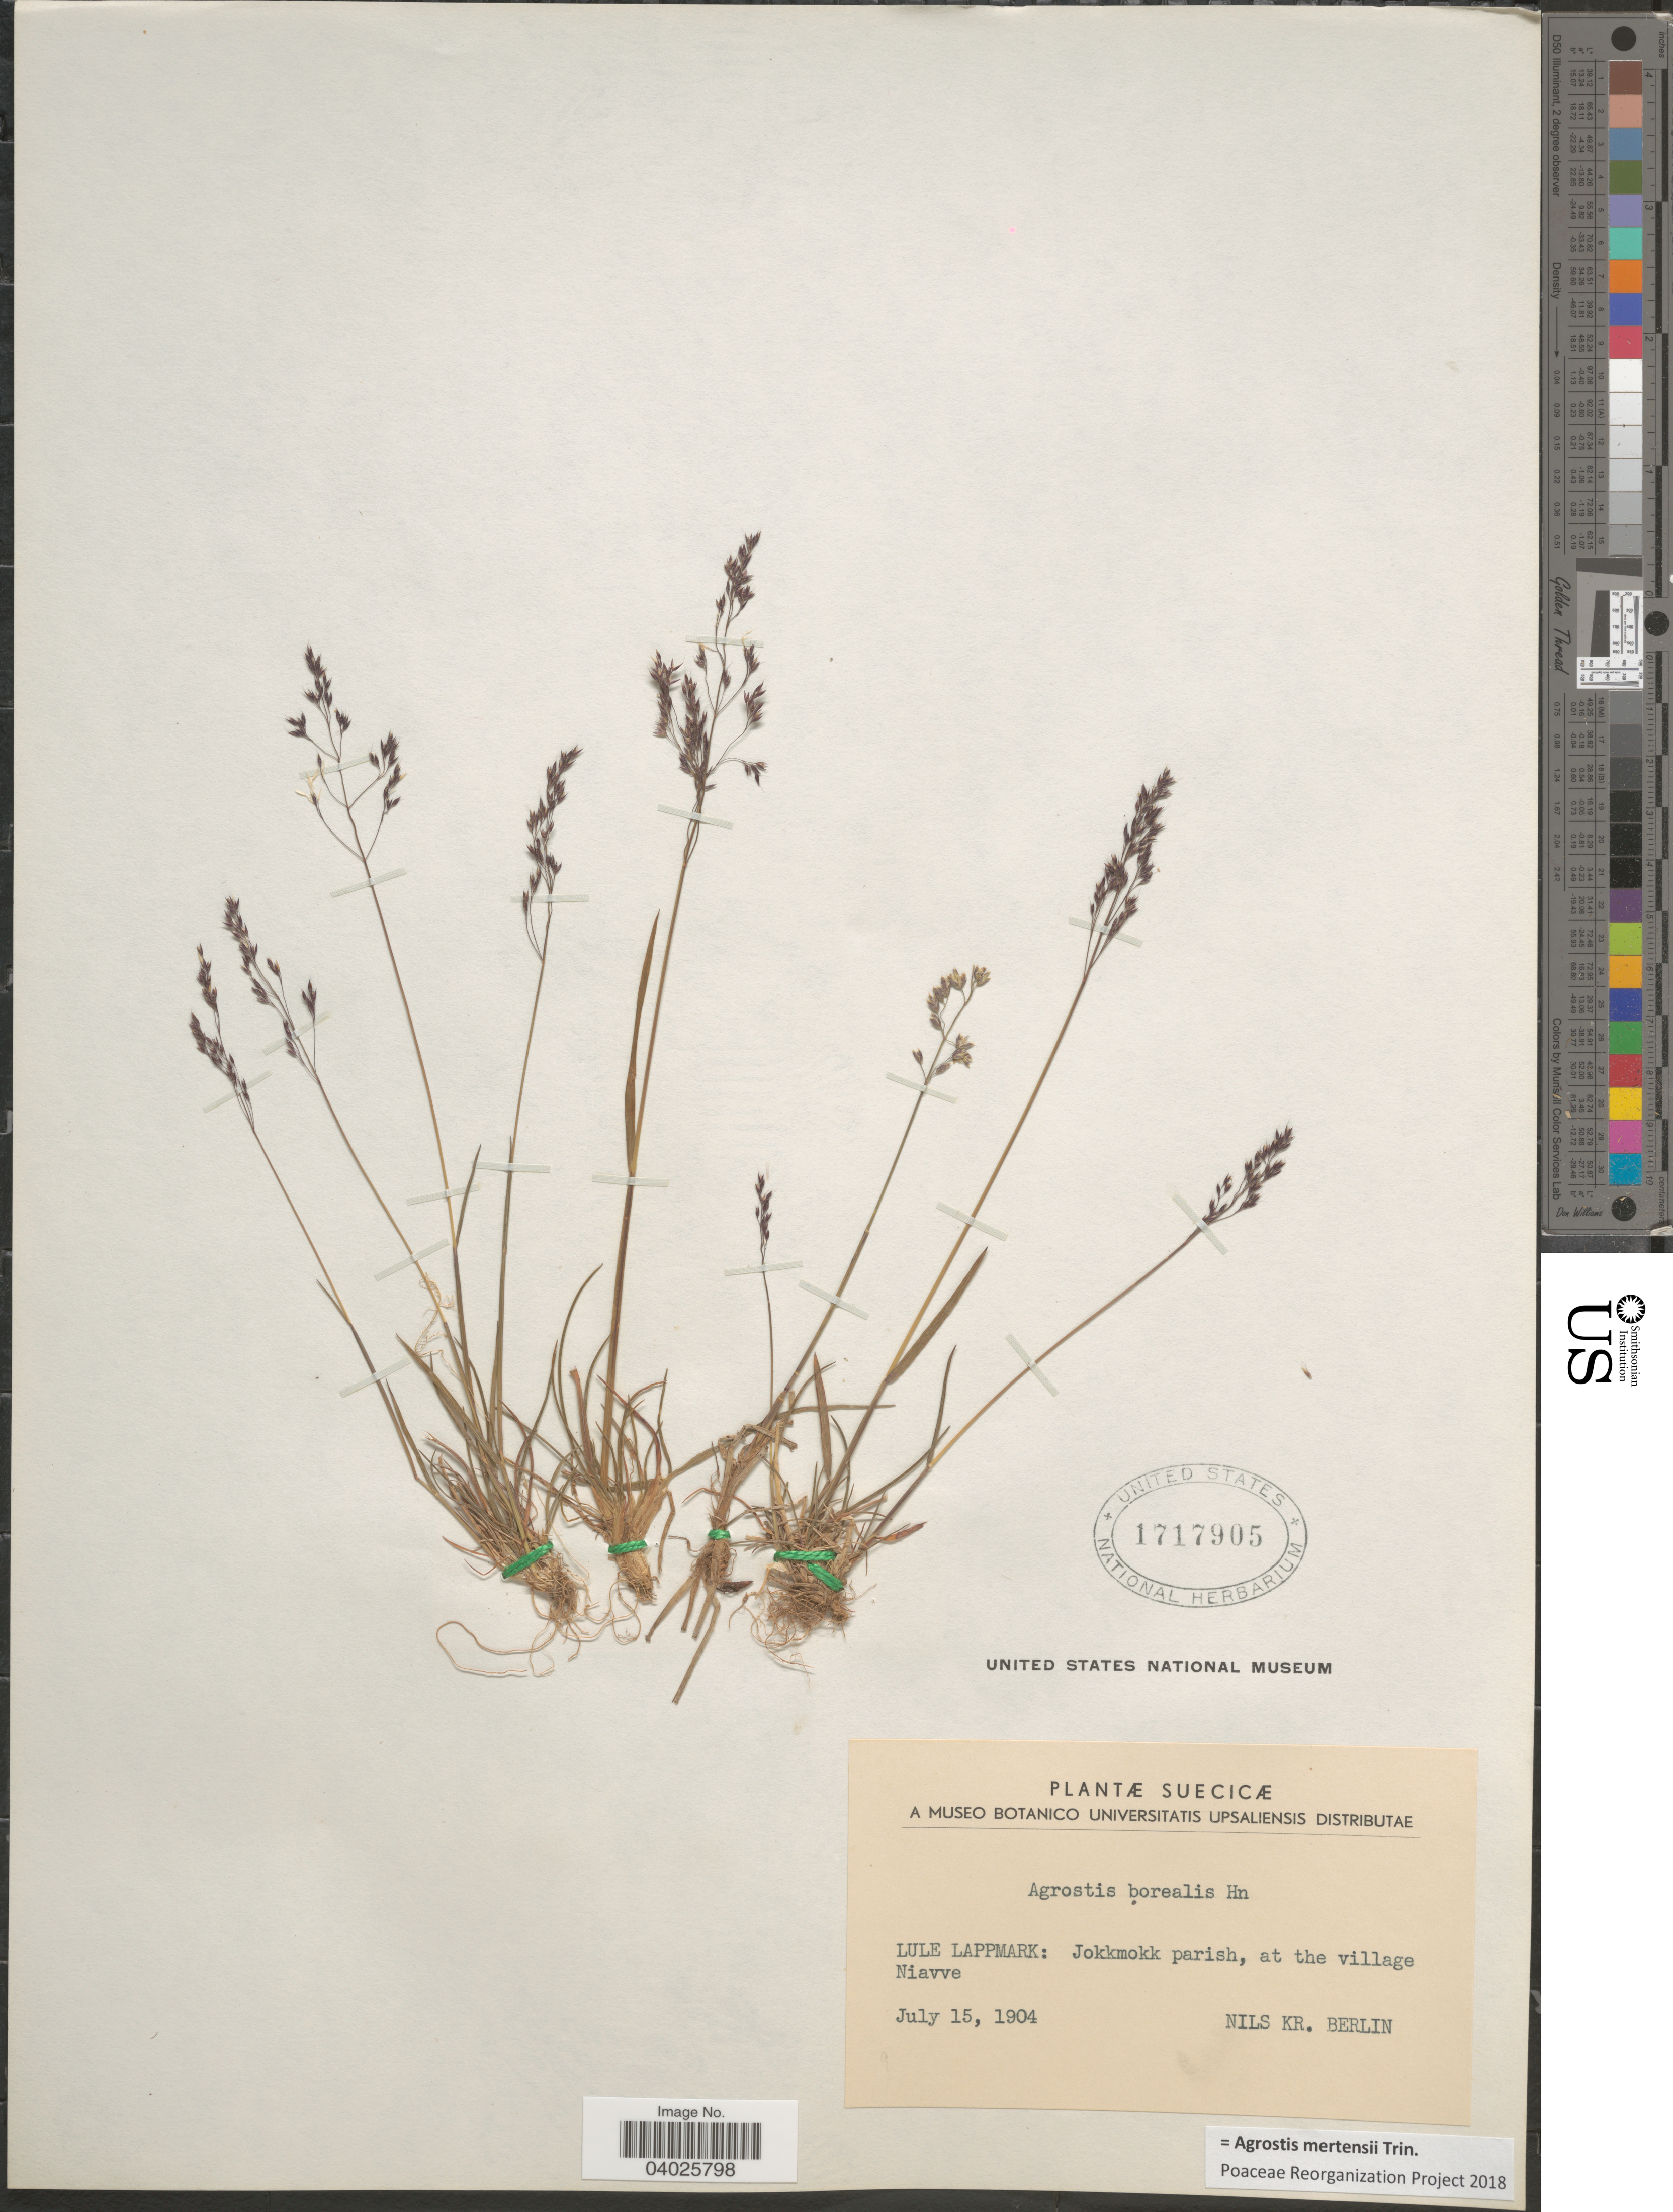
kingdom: Plantae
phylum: Tracheophyta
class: Liliopsida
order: Poales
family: Poaceae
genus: Agrostis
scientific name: Agrostis mertensii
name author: Trin.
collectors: N. Berlin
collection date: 1904-07-15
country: Sweden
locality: Suecicæ. Lule Lappmark: Jokkmokk parish, at the village Niavve.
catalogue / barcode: US 1717905